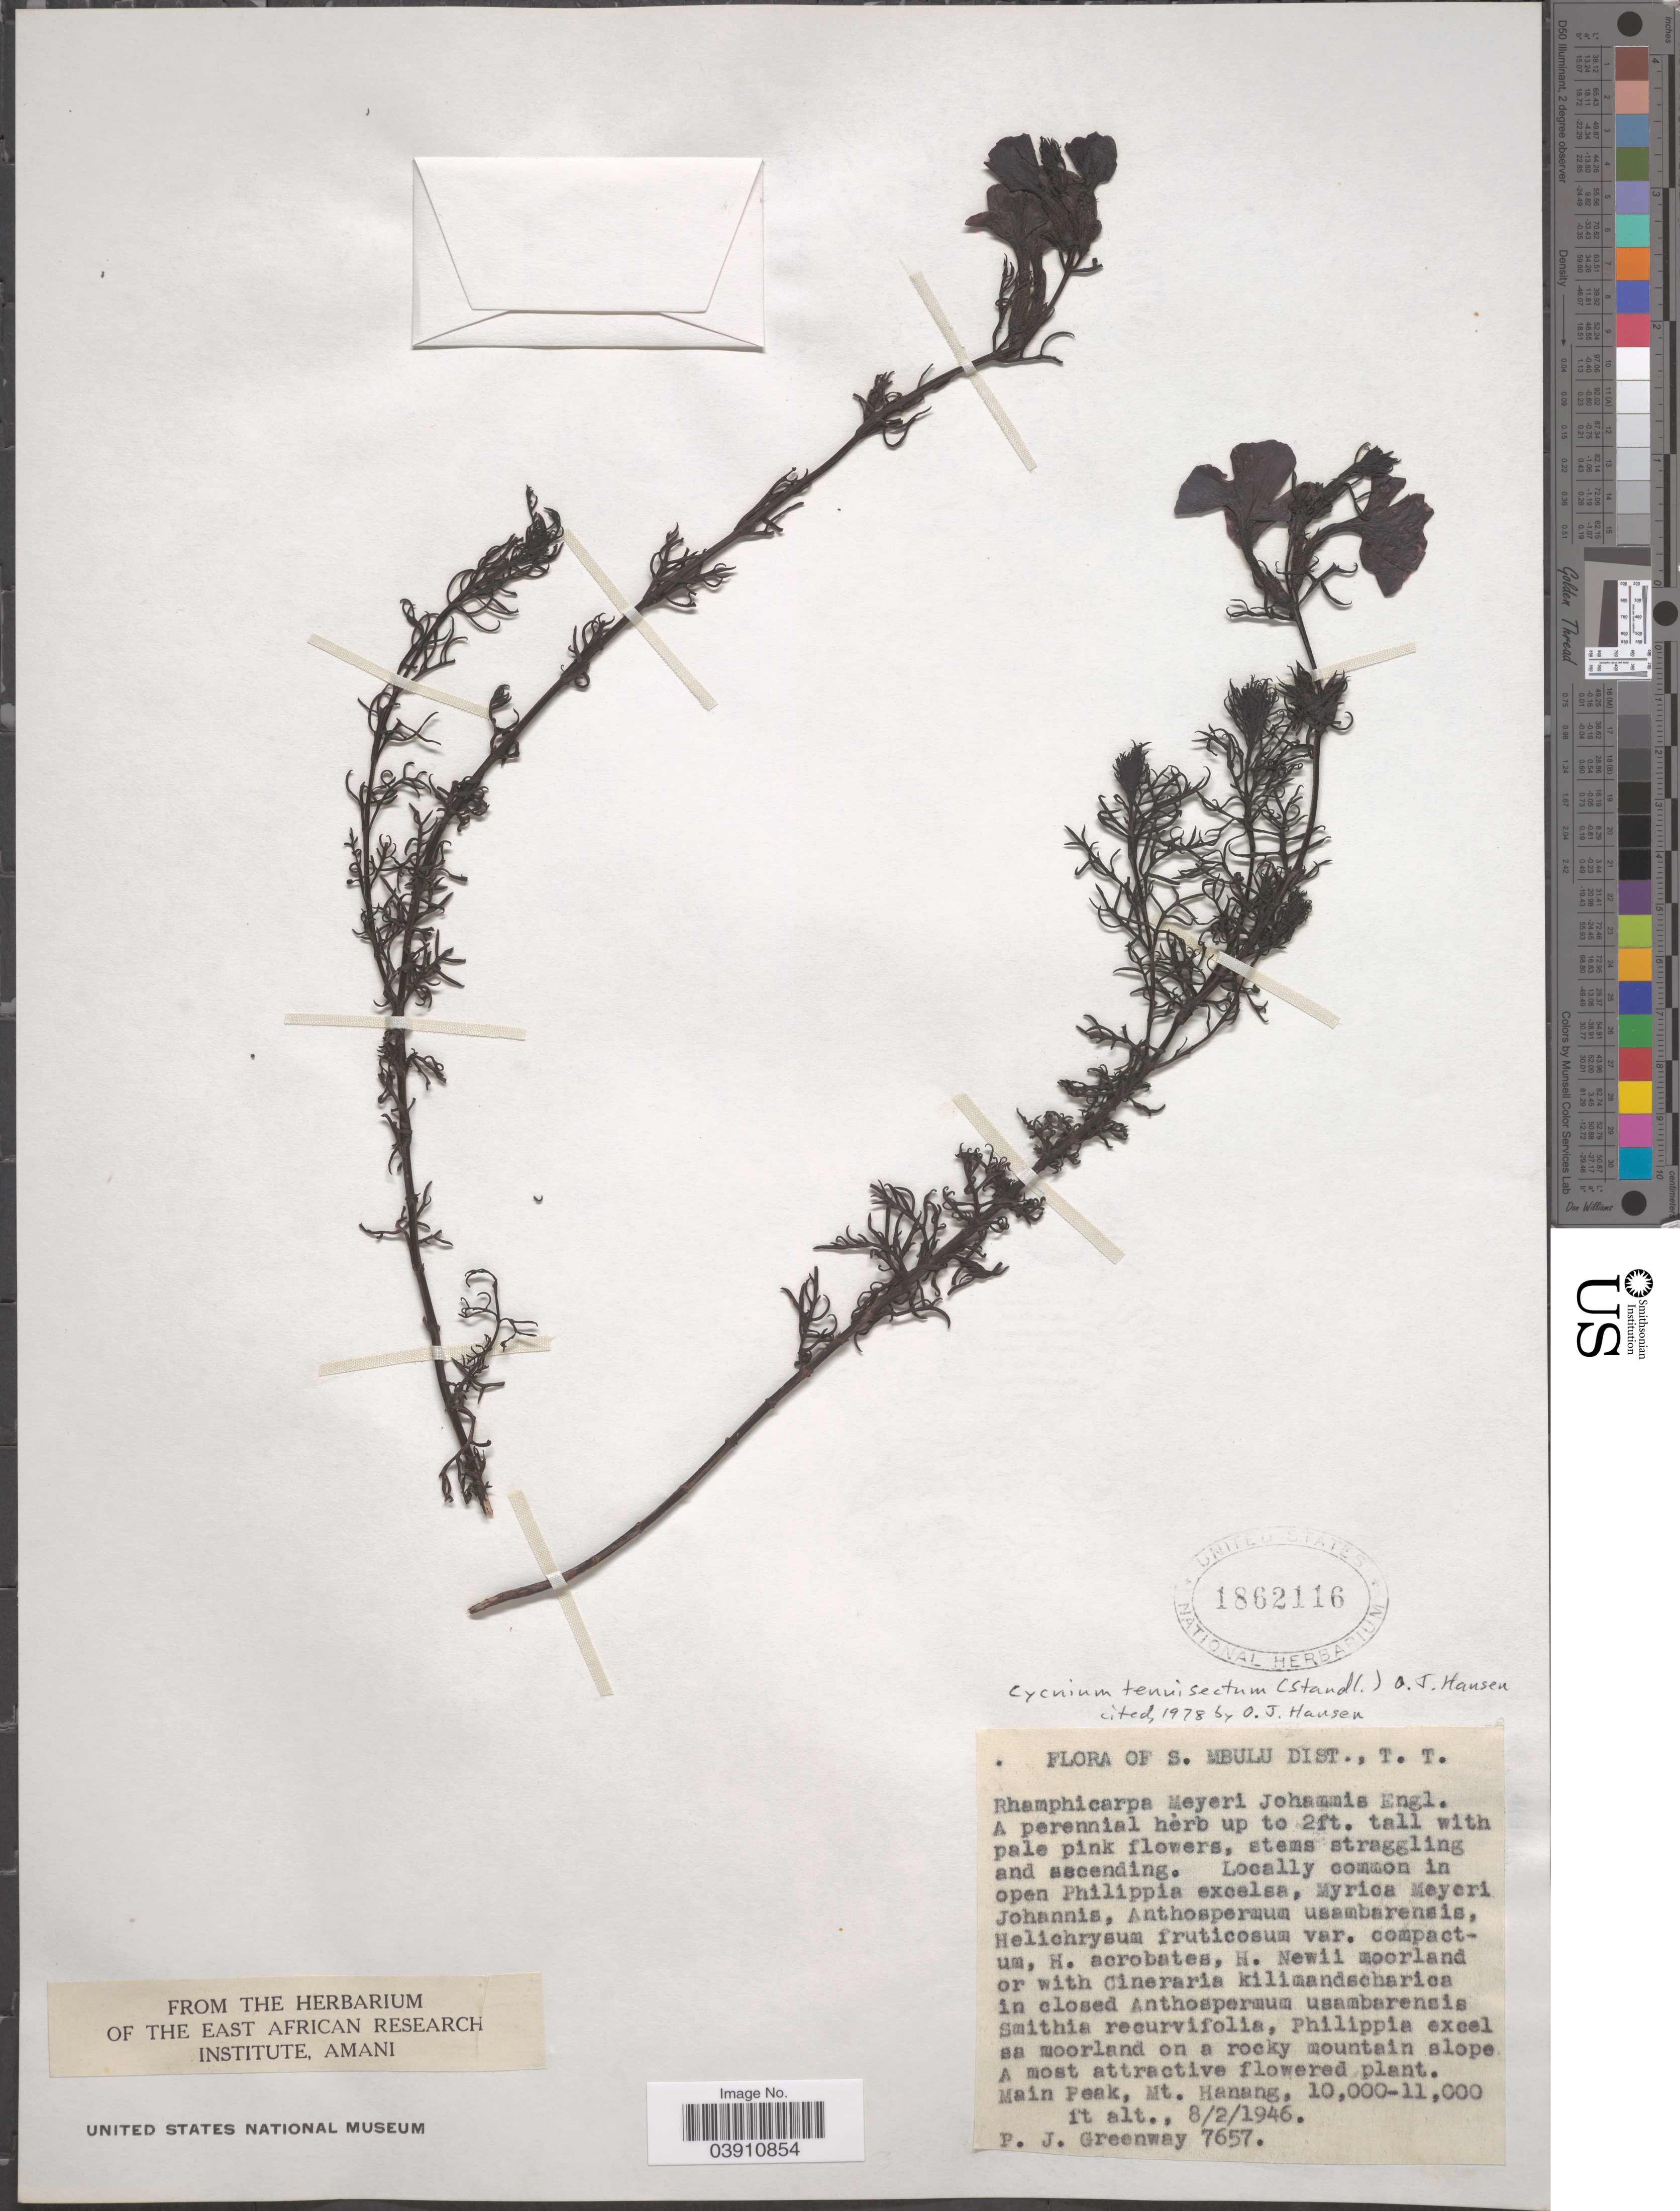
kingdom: Plantae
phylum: Tracheophyta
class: Magnoliopsida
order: Lamiales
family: Orobanchaceae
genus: Cycnium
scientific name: Cycnium tenuisectum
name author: (Standl.) O.J. Hansen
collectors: P. J. Greenway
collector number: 7657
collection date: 1946-02-08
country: Tanzania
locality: S. Mbulu Dist., T. T. Main Peak, Mt. Hanang.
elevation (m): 3048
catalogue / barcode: US 1862116